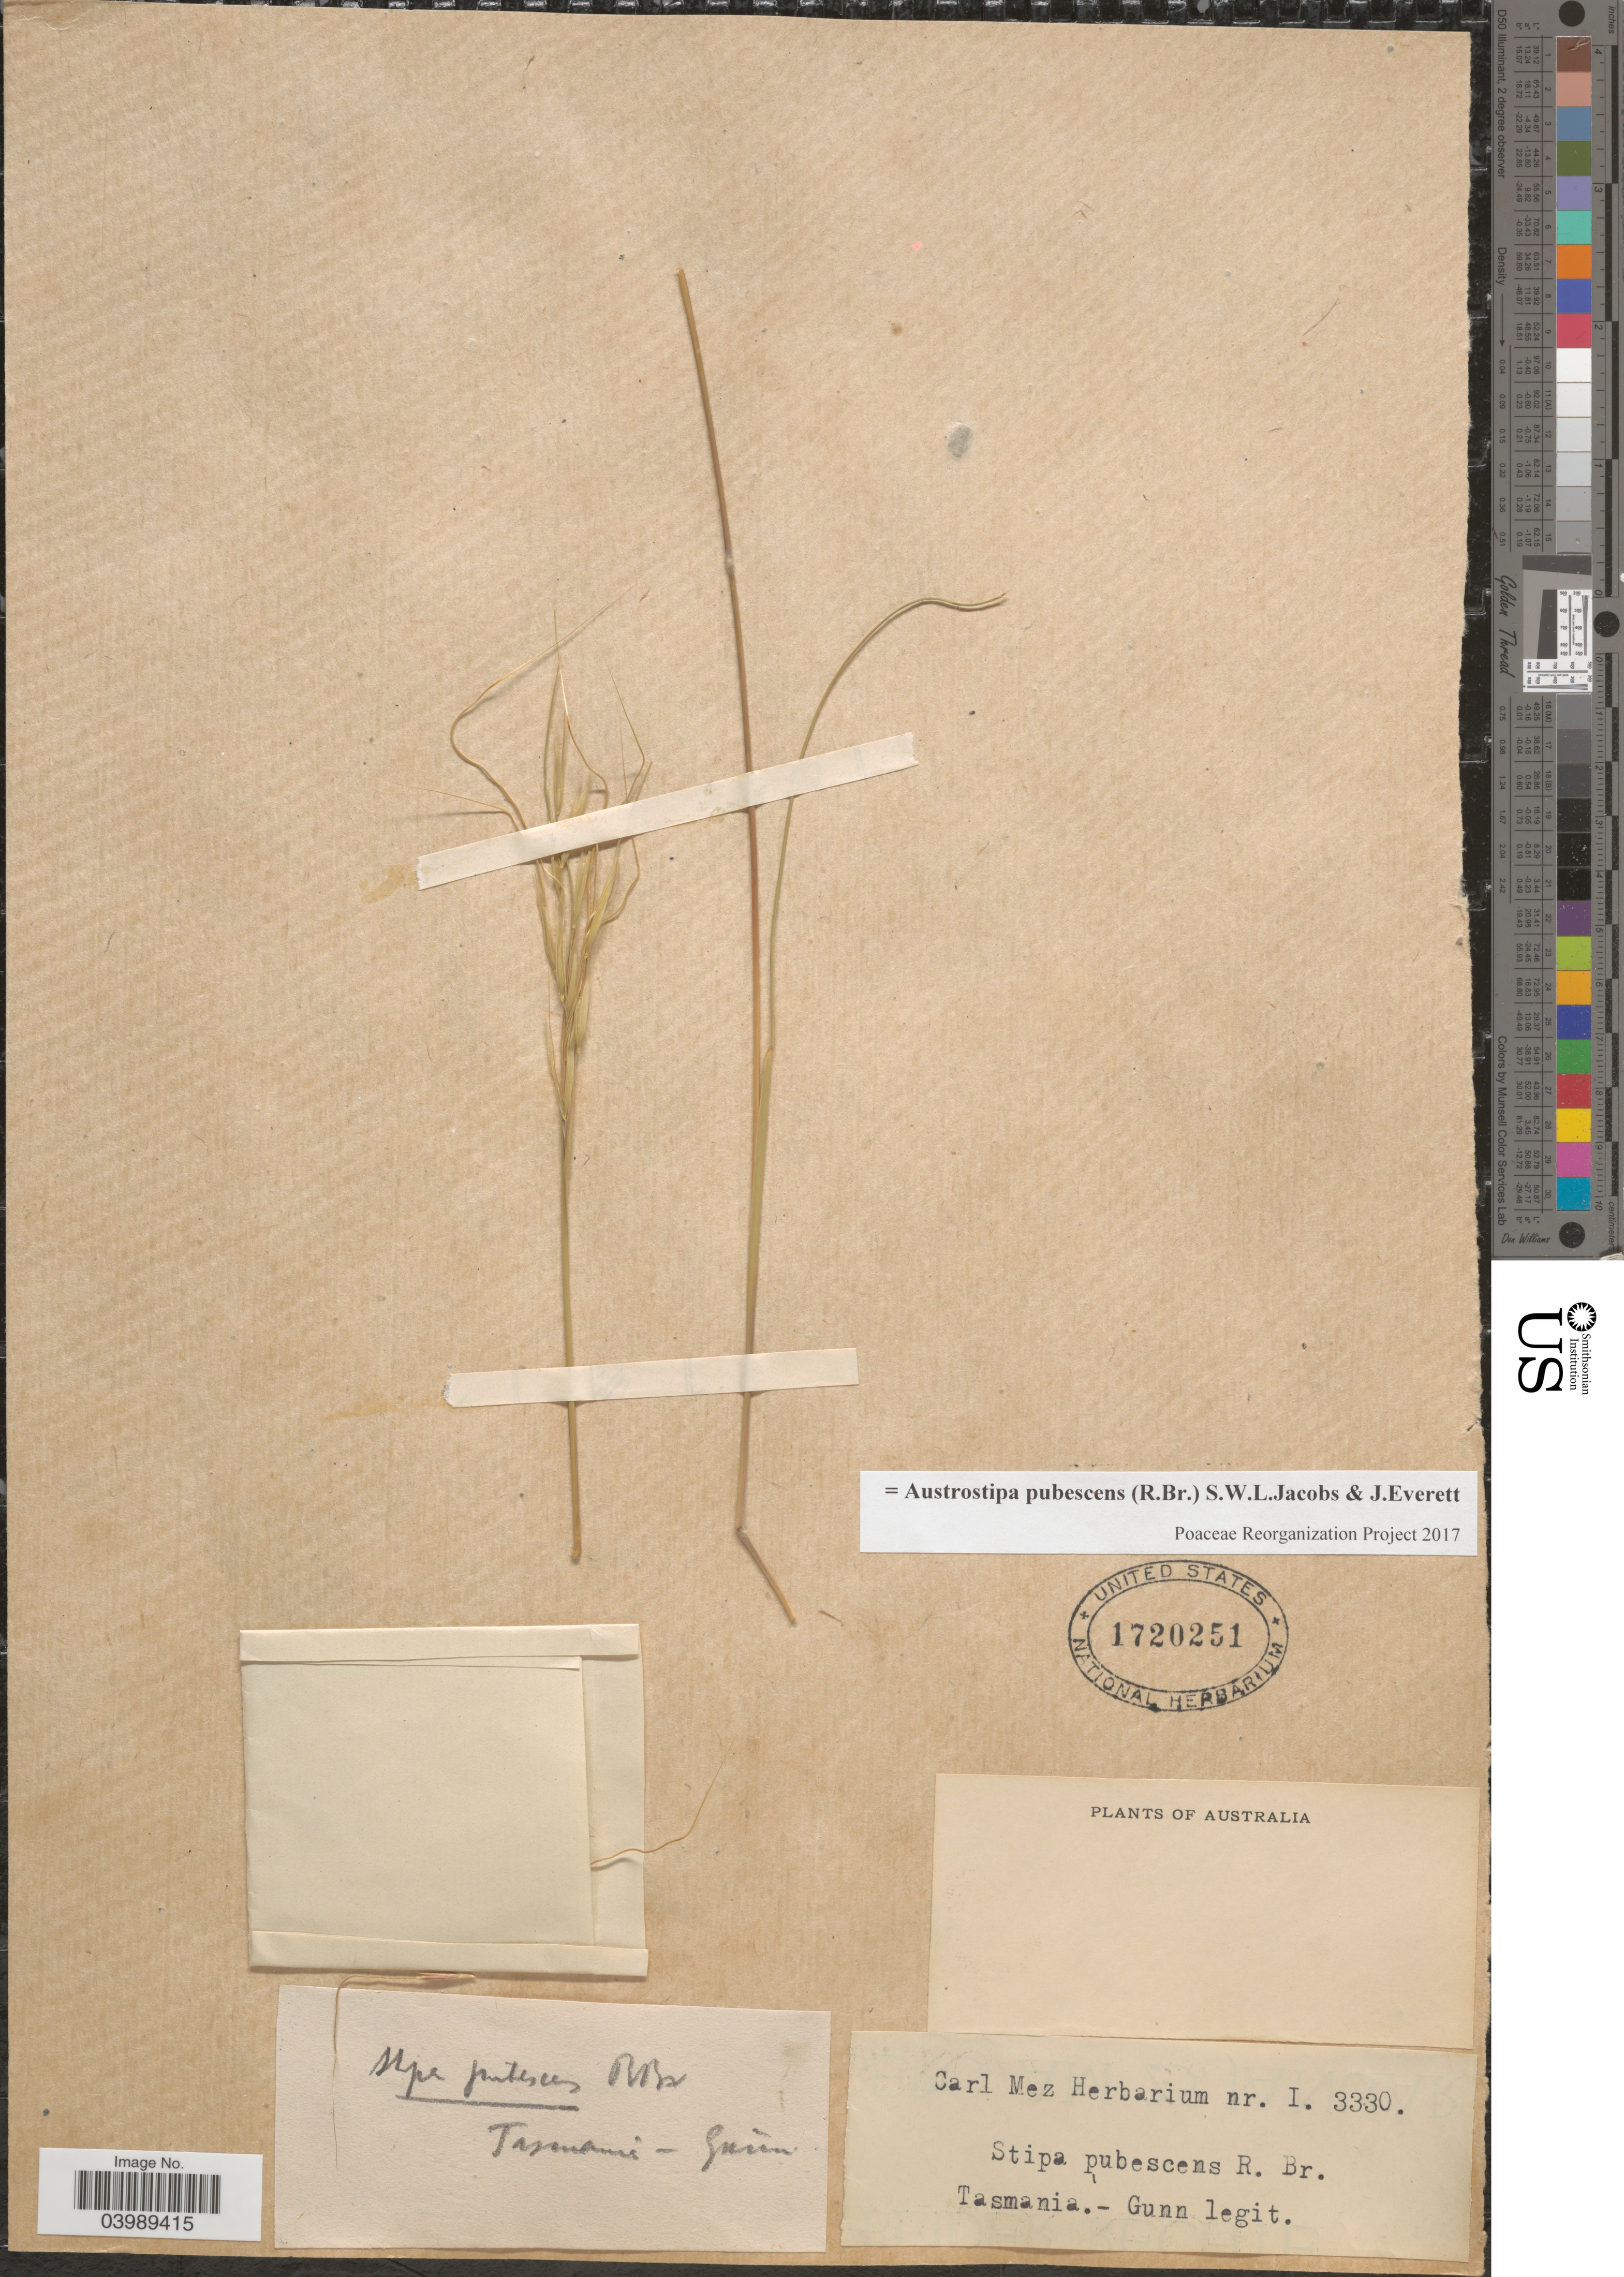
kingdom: Plantae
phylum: Tracheophyta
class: Liliopsida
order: Poales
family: Poaceae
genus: Austrostipa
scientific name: Austrostipa pubescens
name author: (R. Br.) S.W.L. Jacobs & J. Everett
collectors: -. Gunn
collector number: I-3330*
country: Australia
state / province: Tasmania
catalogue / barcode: US 1720251